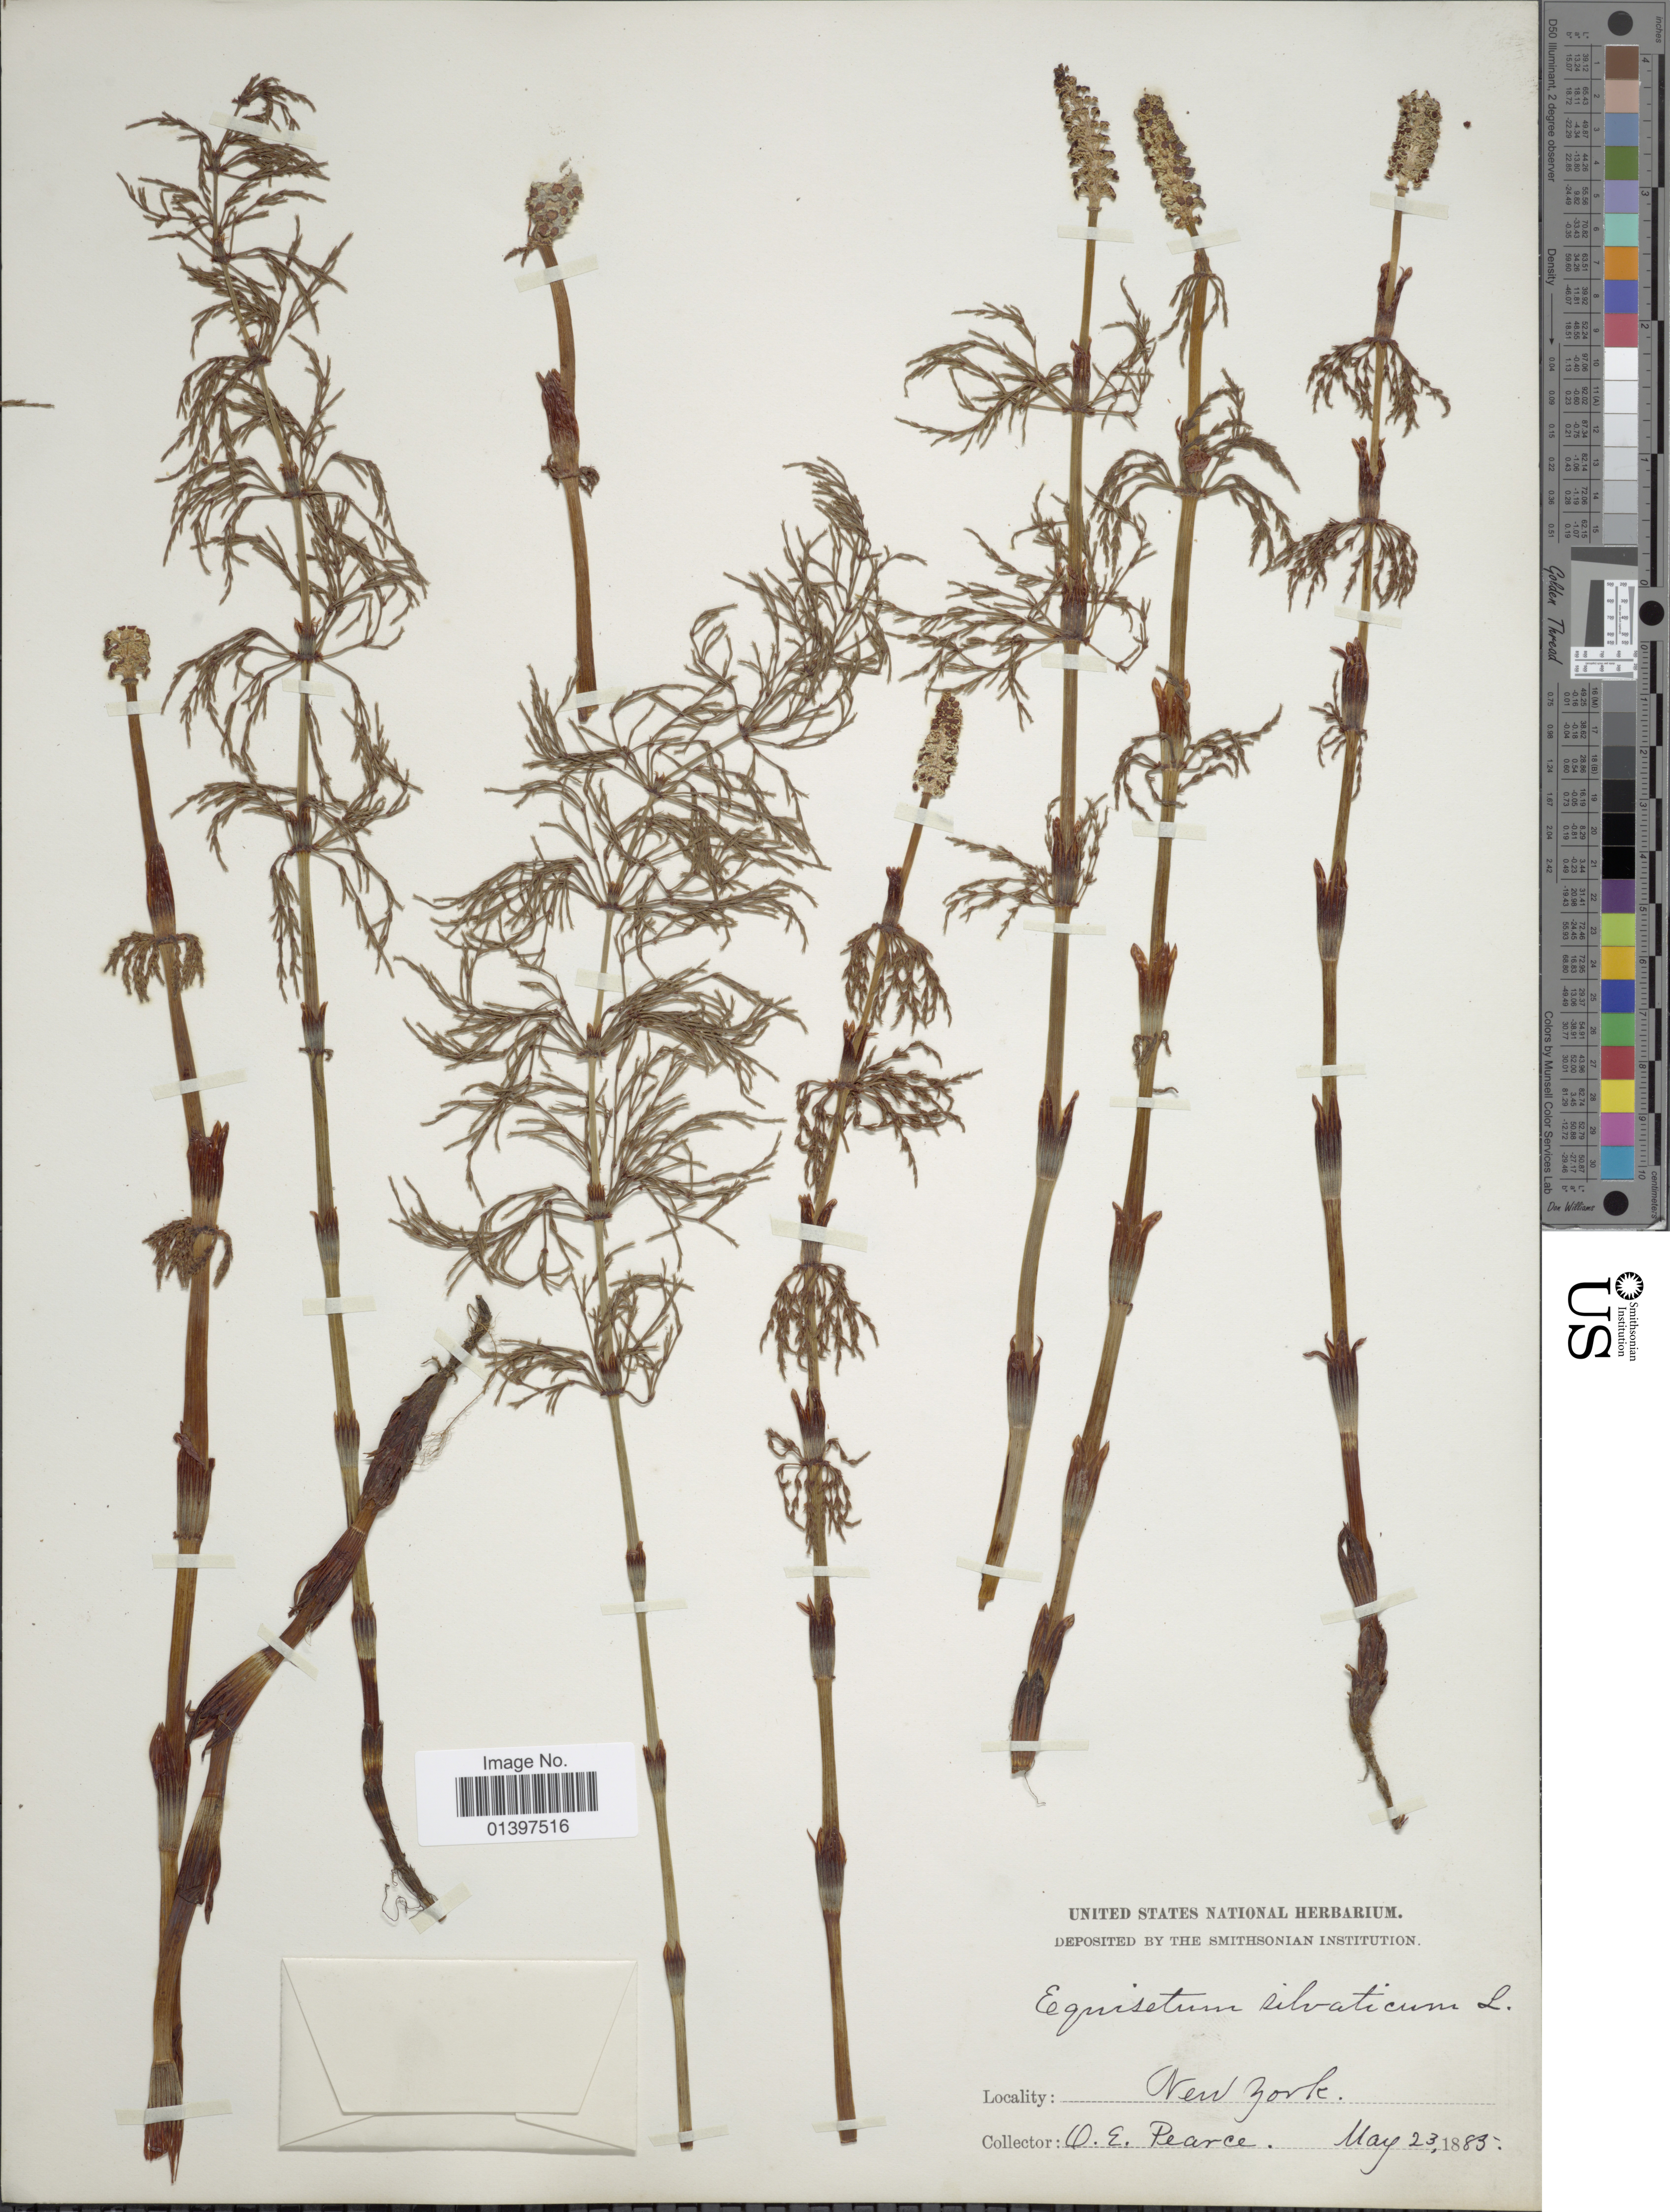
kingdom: Plantae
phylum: Tracheophyta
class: Polypodiopsida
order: Equisetales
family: Equisetaceae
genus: Equisetum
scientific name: Equisetum sylvaticum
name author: L.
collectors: O. E. Pearce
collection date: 1885-05-23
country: United States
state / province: New York